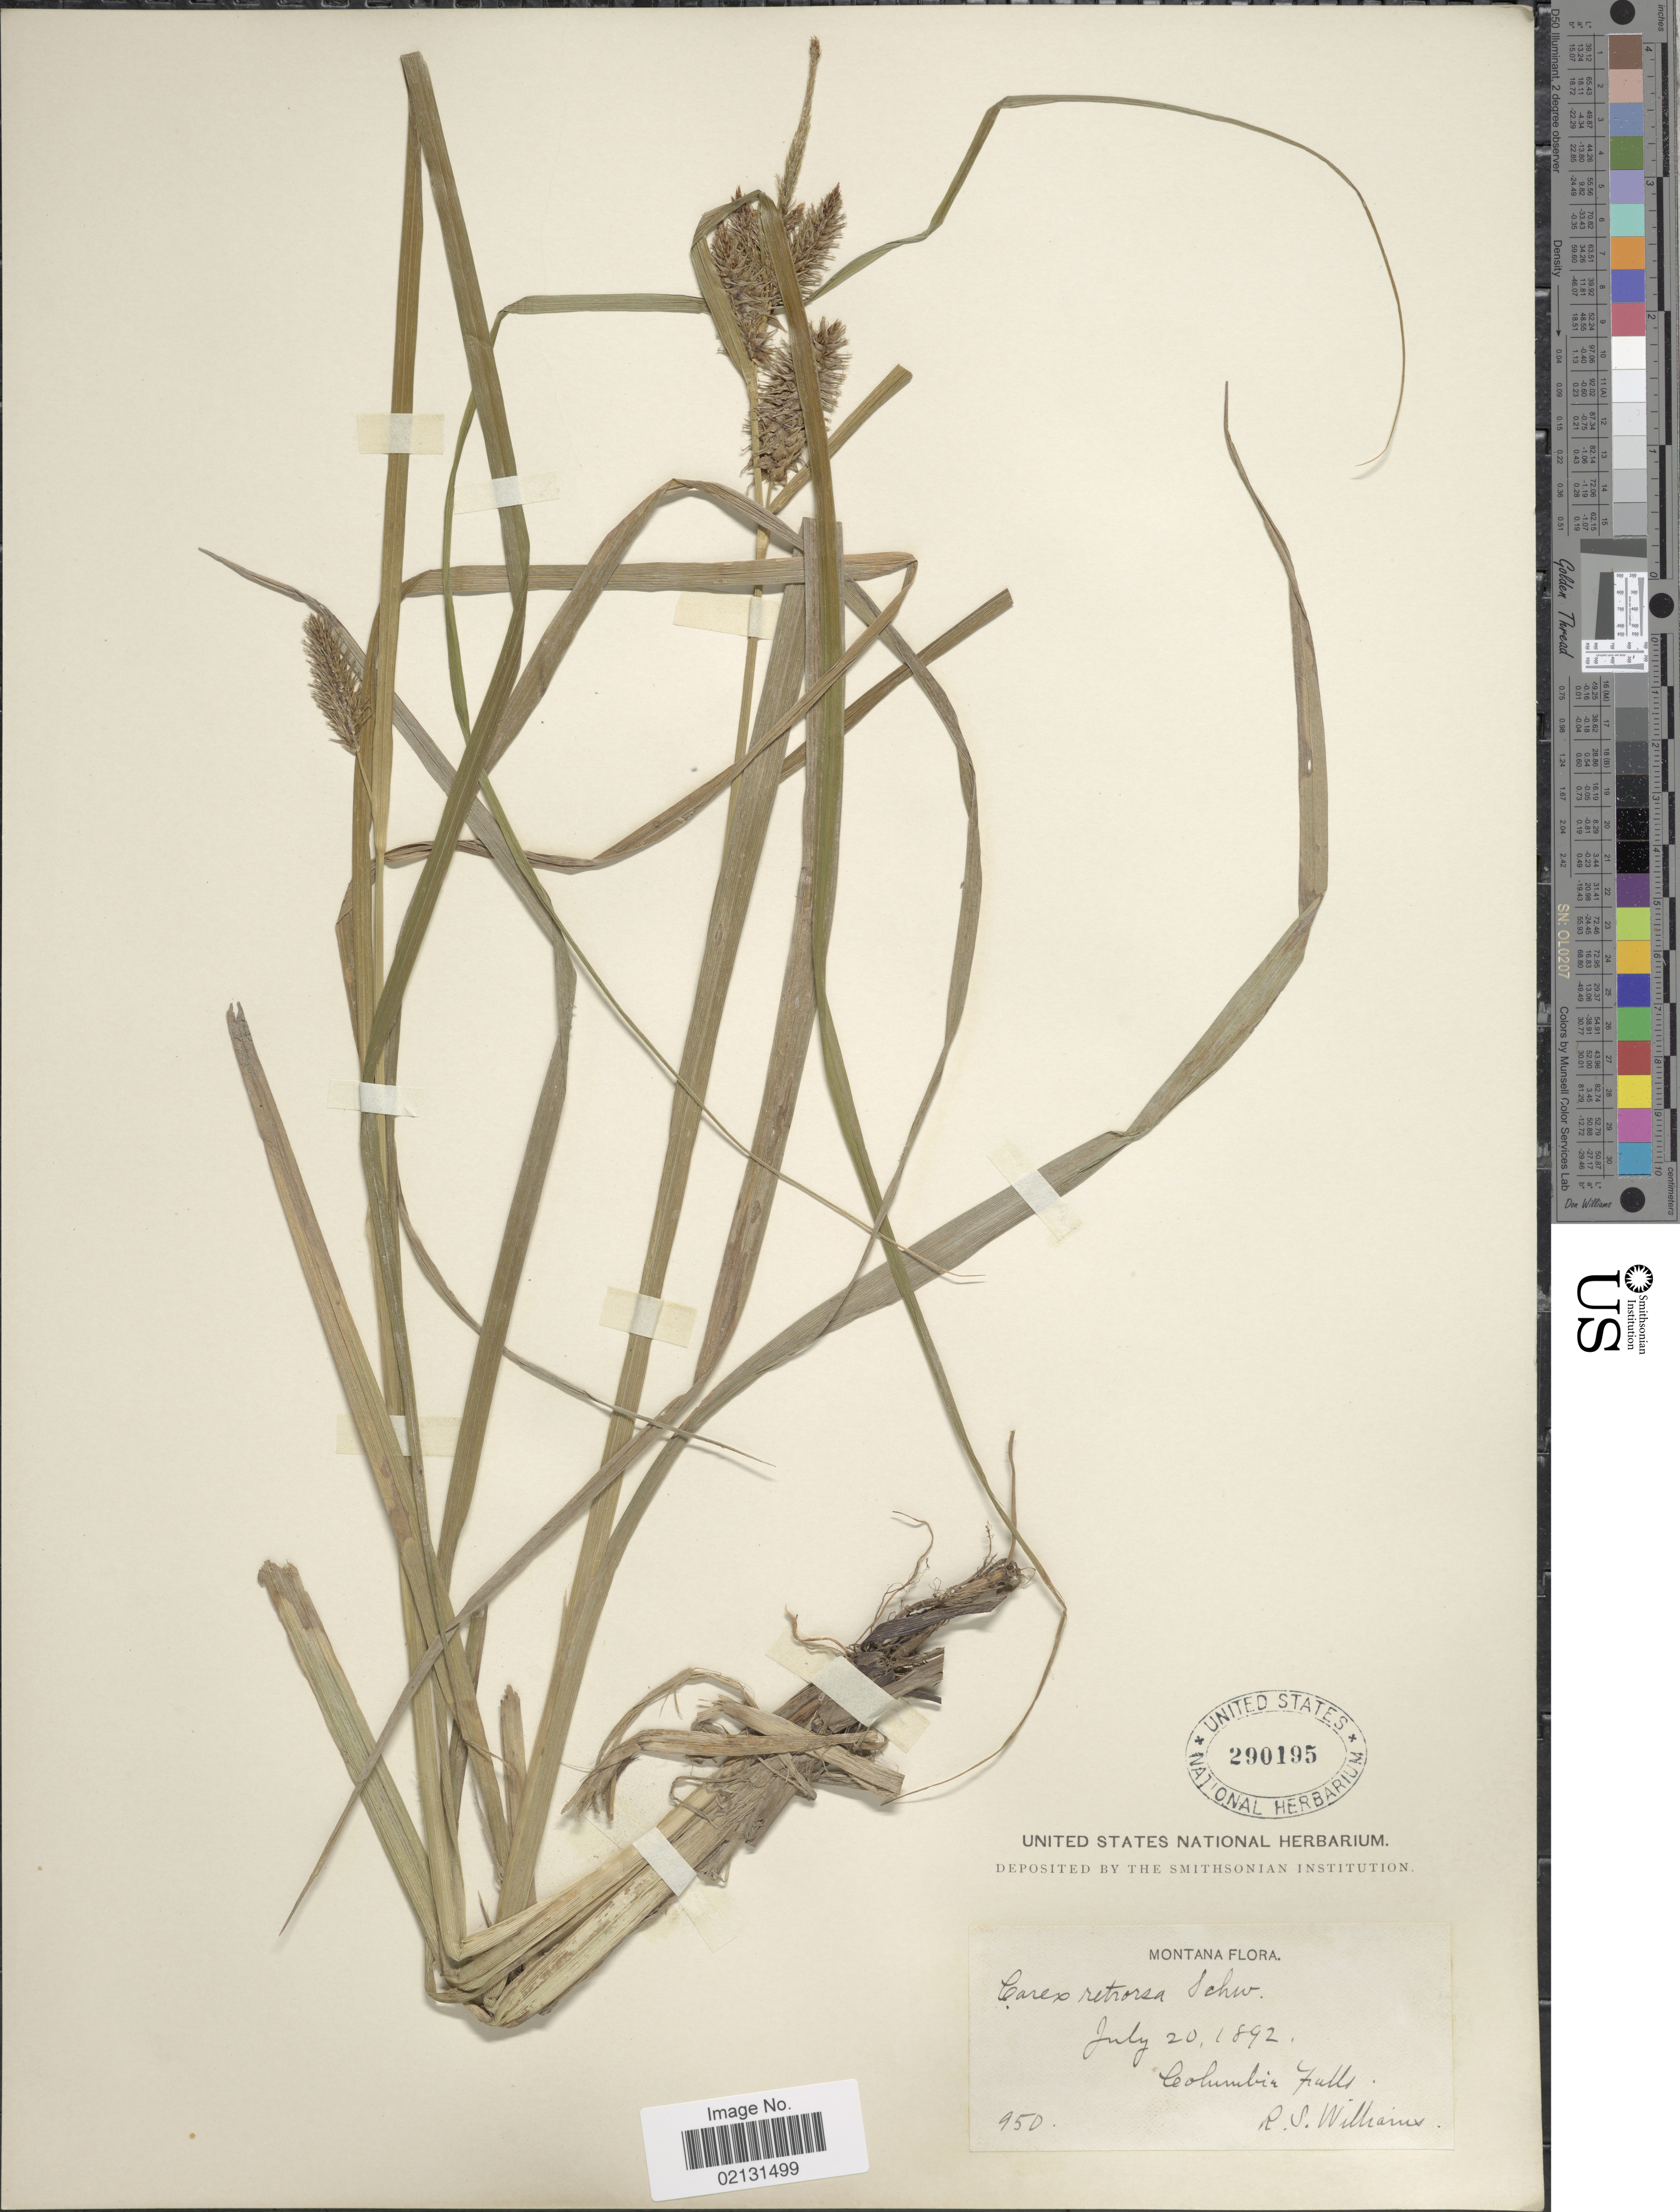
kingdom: Plantae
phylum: Tracheophyta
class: Liliopsida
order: Poales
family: Cyperaceae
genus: Carex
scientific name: Carex retrorsa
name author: Schwein.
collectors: R. S. Williams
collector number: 950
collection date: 1892-07-20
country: United States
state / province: Montana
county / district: Flathead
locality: Columbia Falls.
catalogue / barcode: US 290195